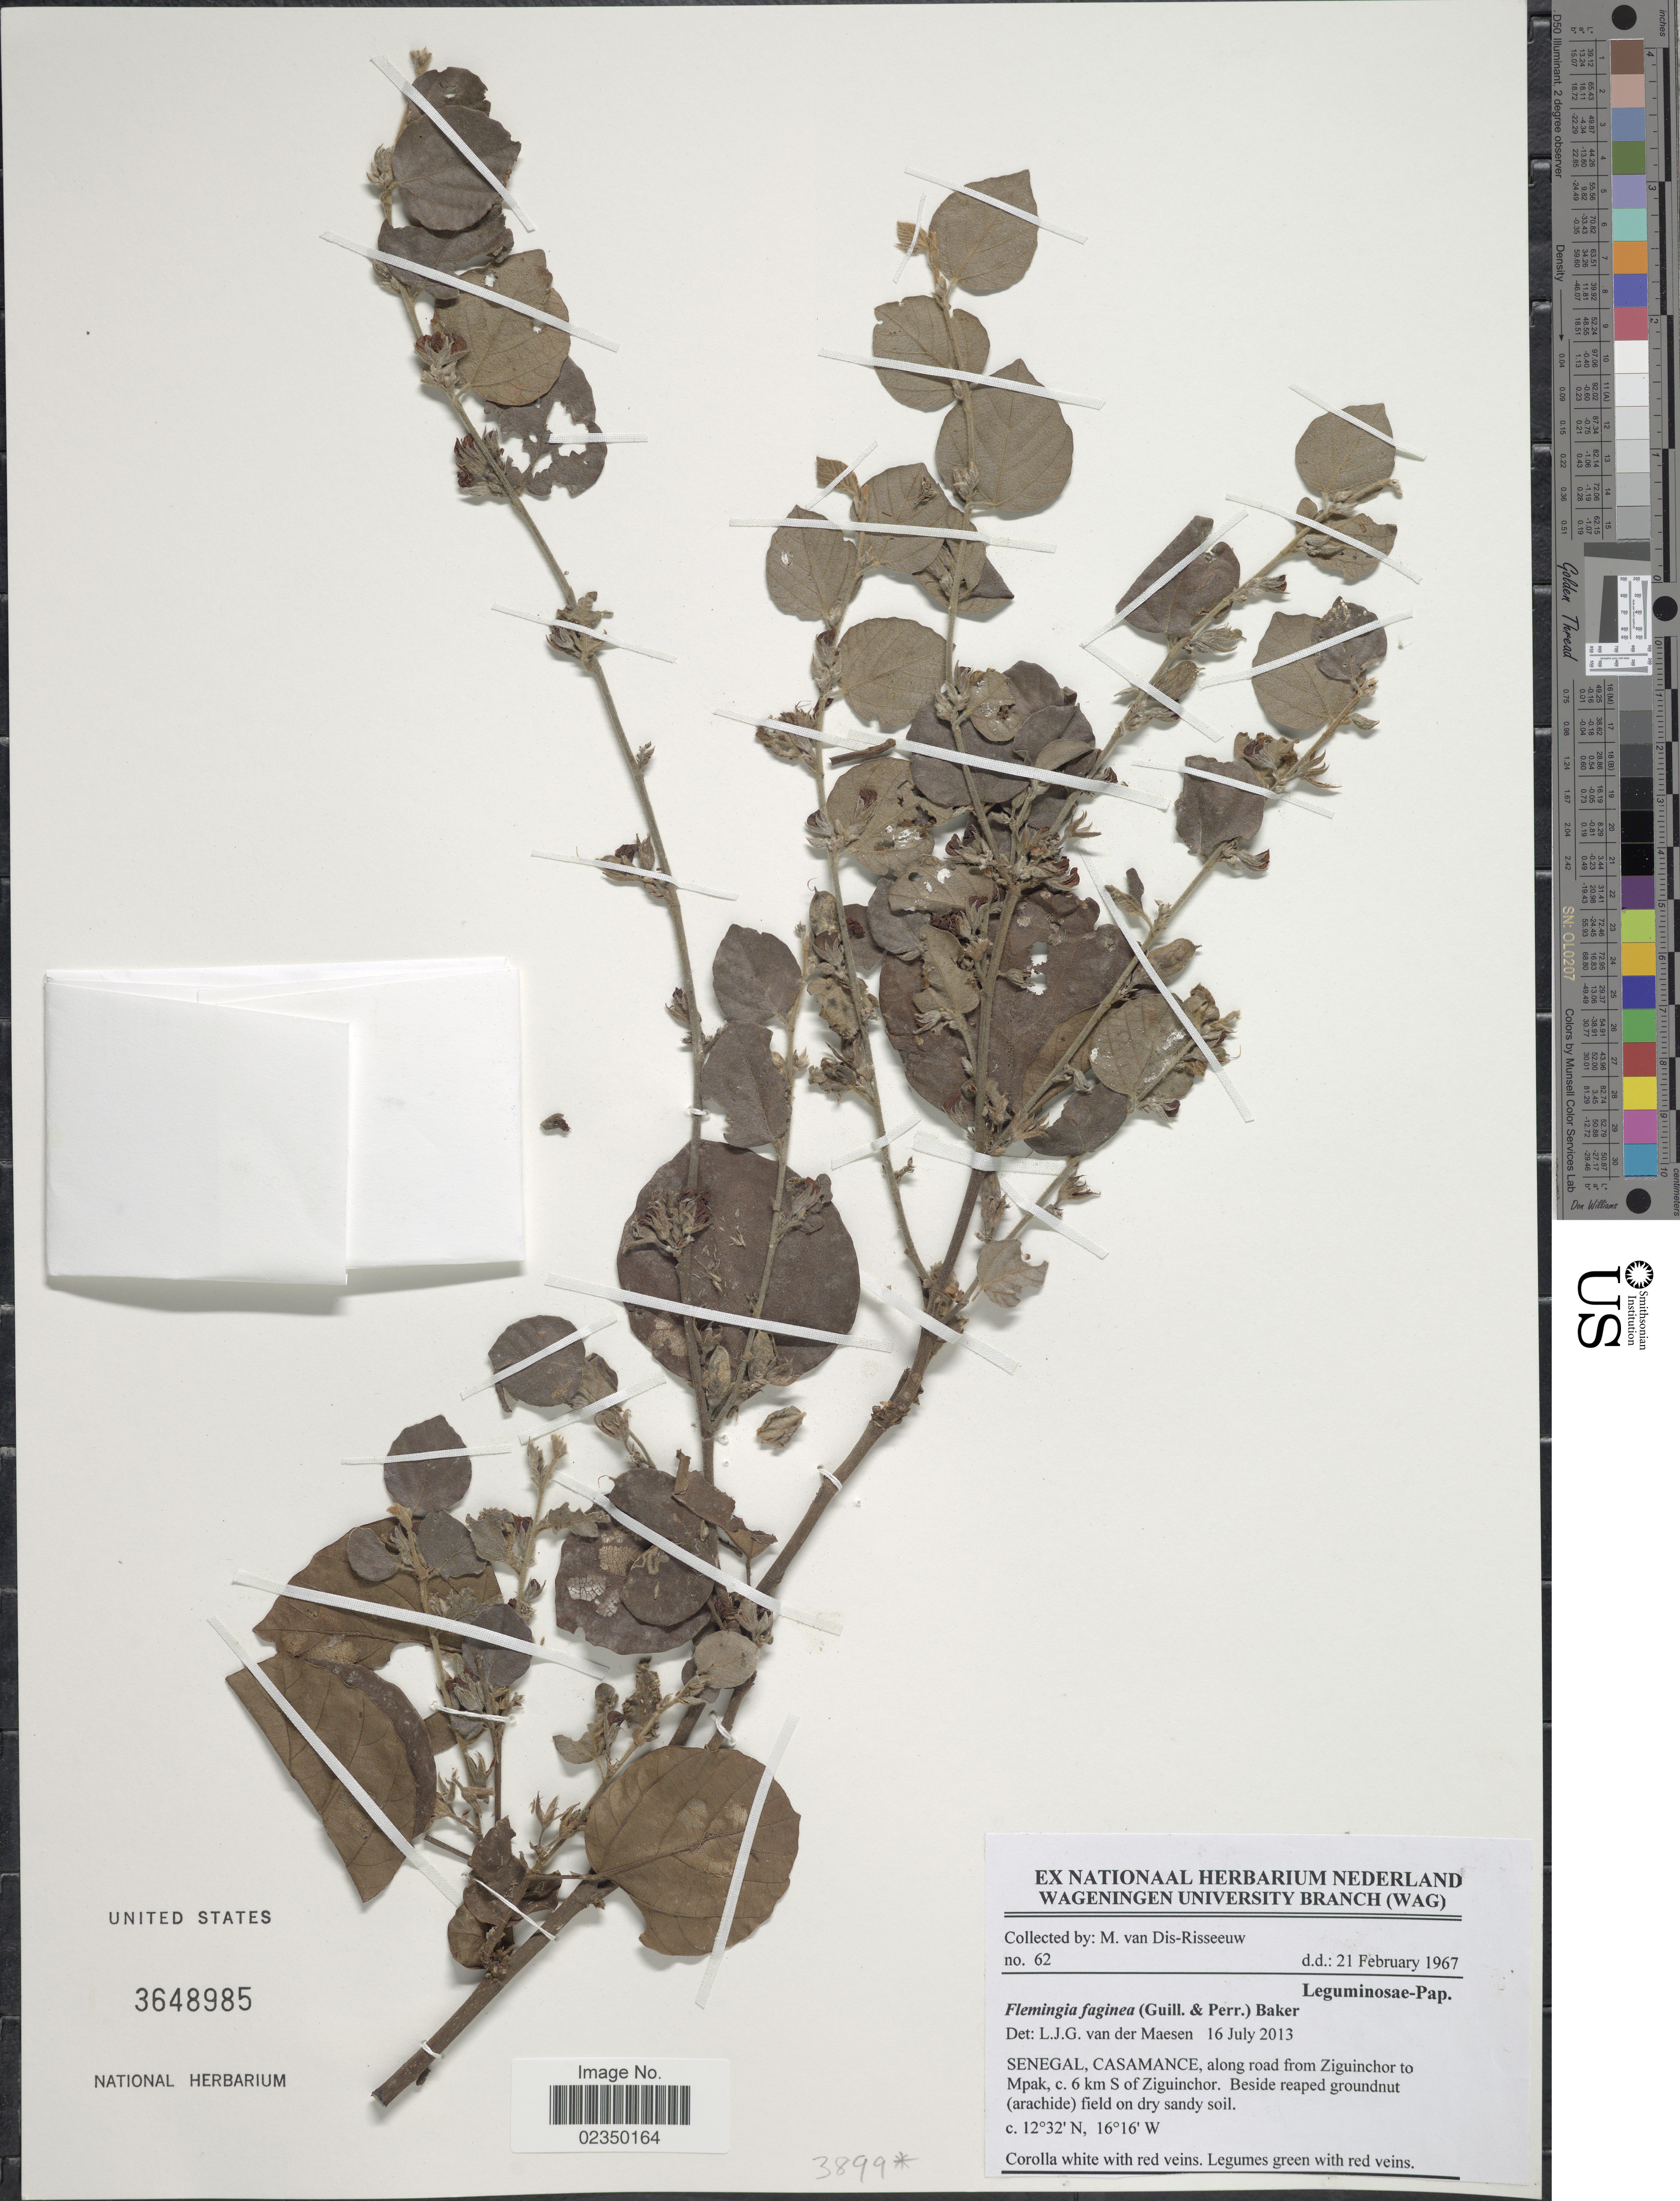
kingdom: Plantae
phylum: Tracheophyta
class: Magnoliopsida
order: Fabales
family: Fabaceae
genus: Flemingia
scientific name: Flemingia faginea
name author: (Guill. & Perr.) Baker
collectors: M. Dis-Risseeuw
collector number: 62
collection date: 1967-02-21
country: Senegal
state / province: Ziguinchor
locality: Casamance, along road from Ziguinchor to Mpak, c. 6 km S of Ziguinchor.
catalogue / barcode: US 3648985